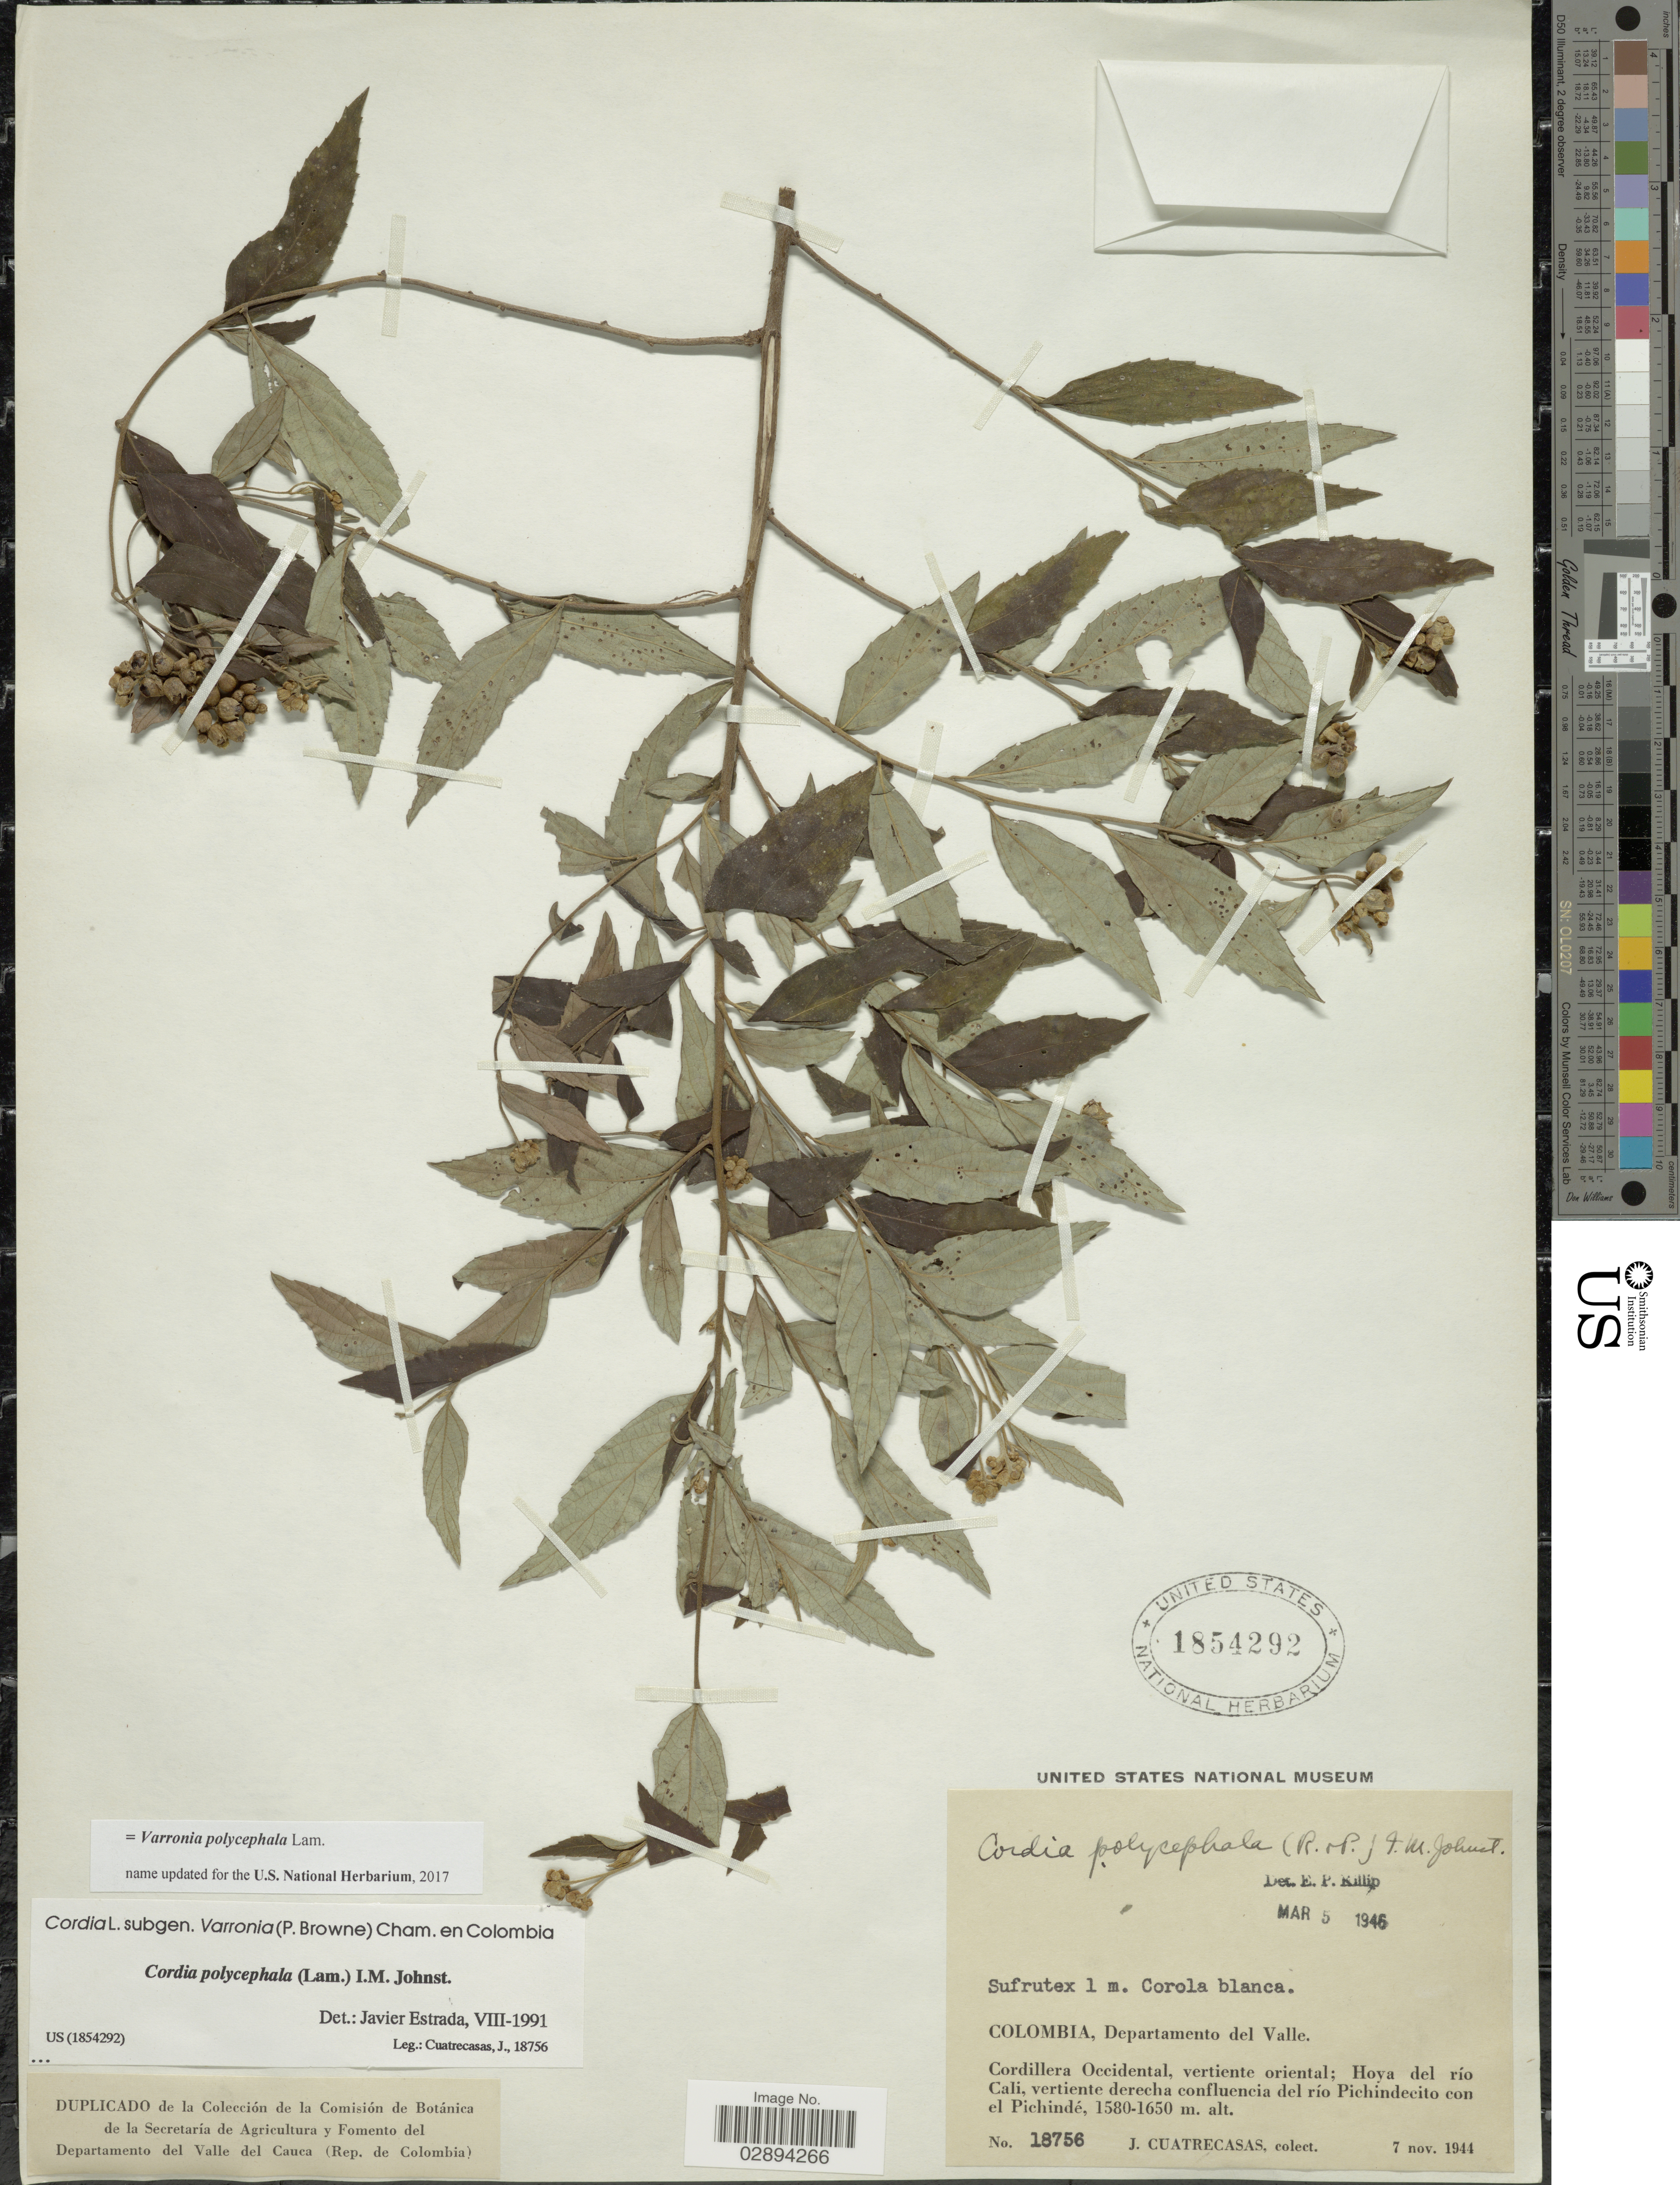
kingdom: Plantae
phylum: Tracheophyta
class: Magnoliopsida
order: Boraginales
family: Cordiaceae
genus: Varronia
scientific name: Varronia polycephala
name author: Lam.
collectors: J. Cuatrecasas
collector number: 18756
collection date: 1944-11-07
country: Colombia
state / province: Valle del Cauca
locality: Departamento del Valle, Cordillera Occidental, vertiente oriental, Hoya del río Cali, vertiente derecha confluencia del río Pichindecito con el Pichindé.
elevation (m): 1580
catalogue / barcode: US 1854292